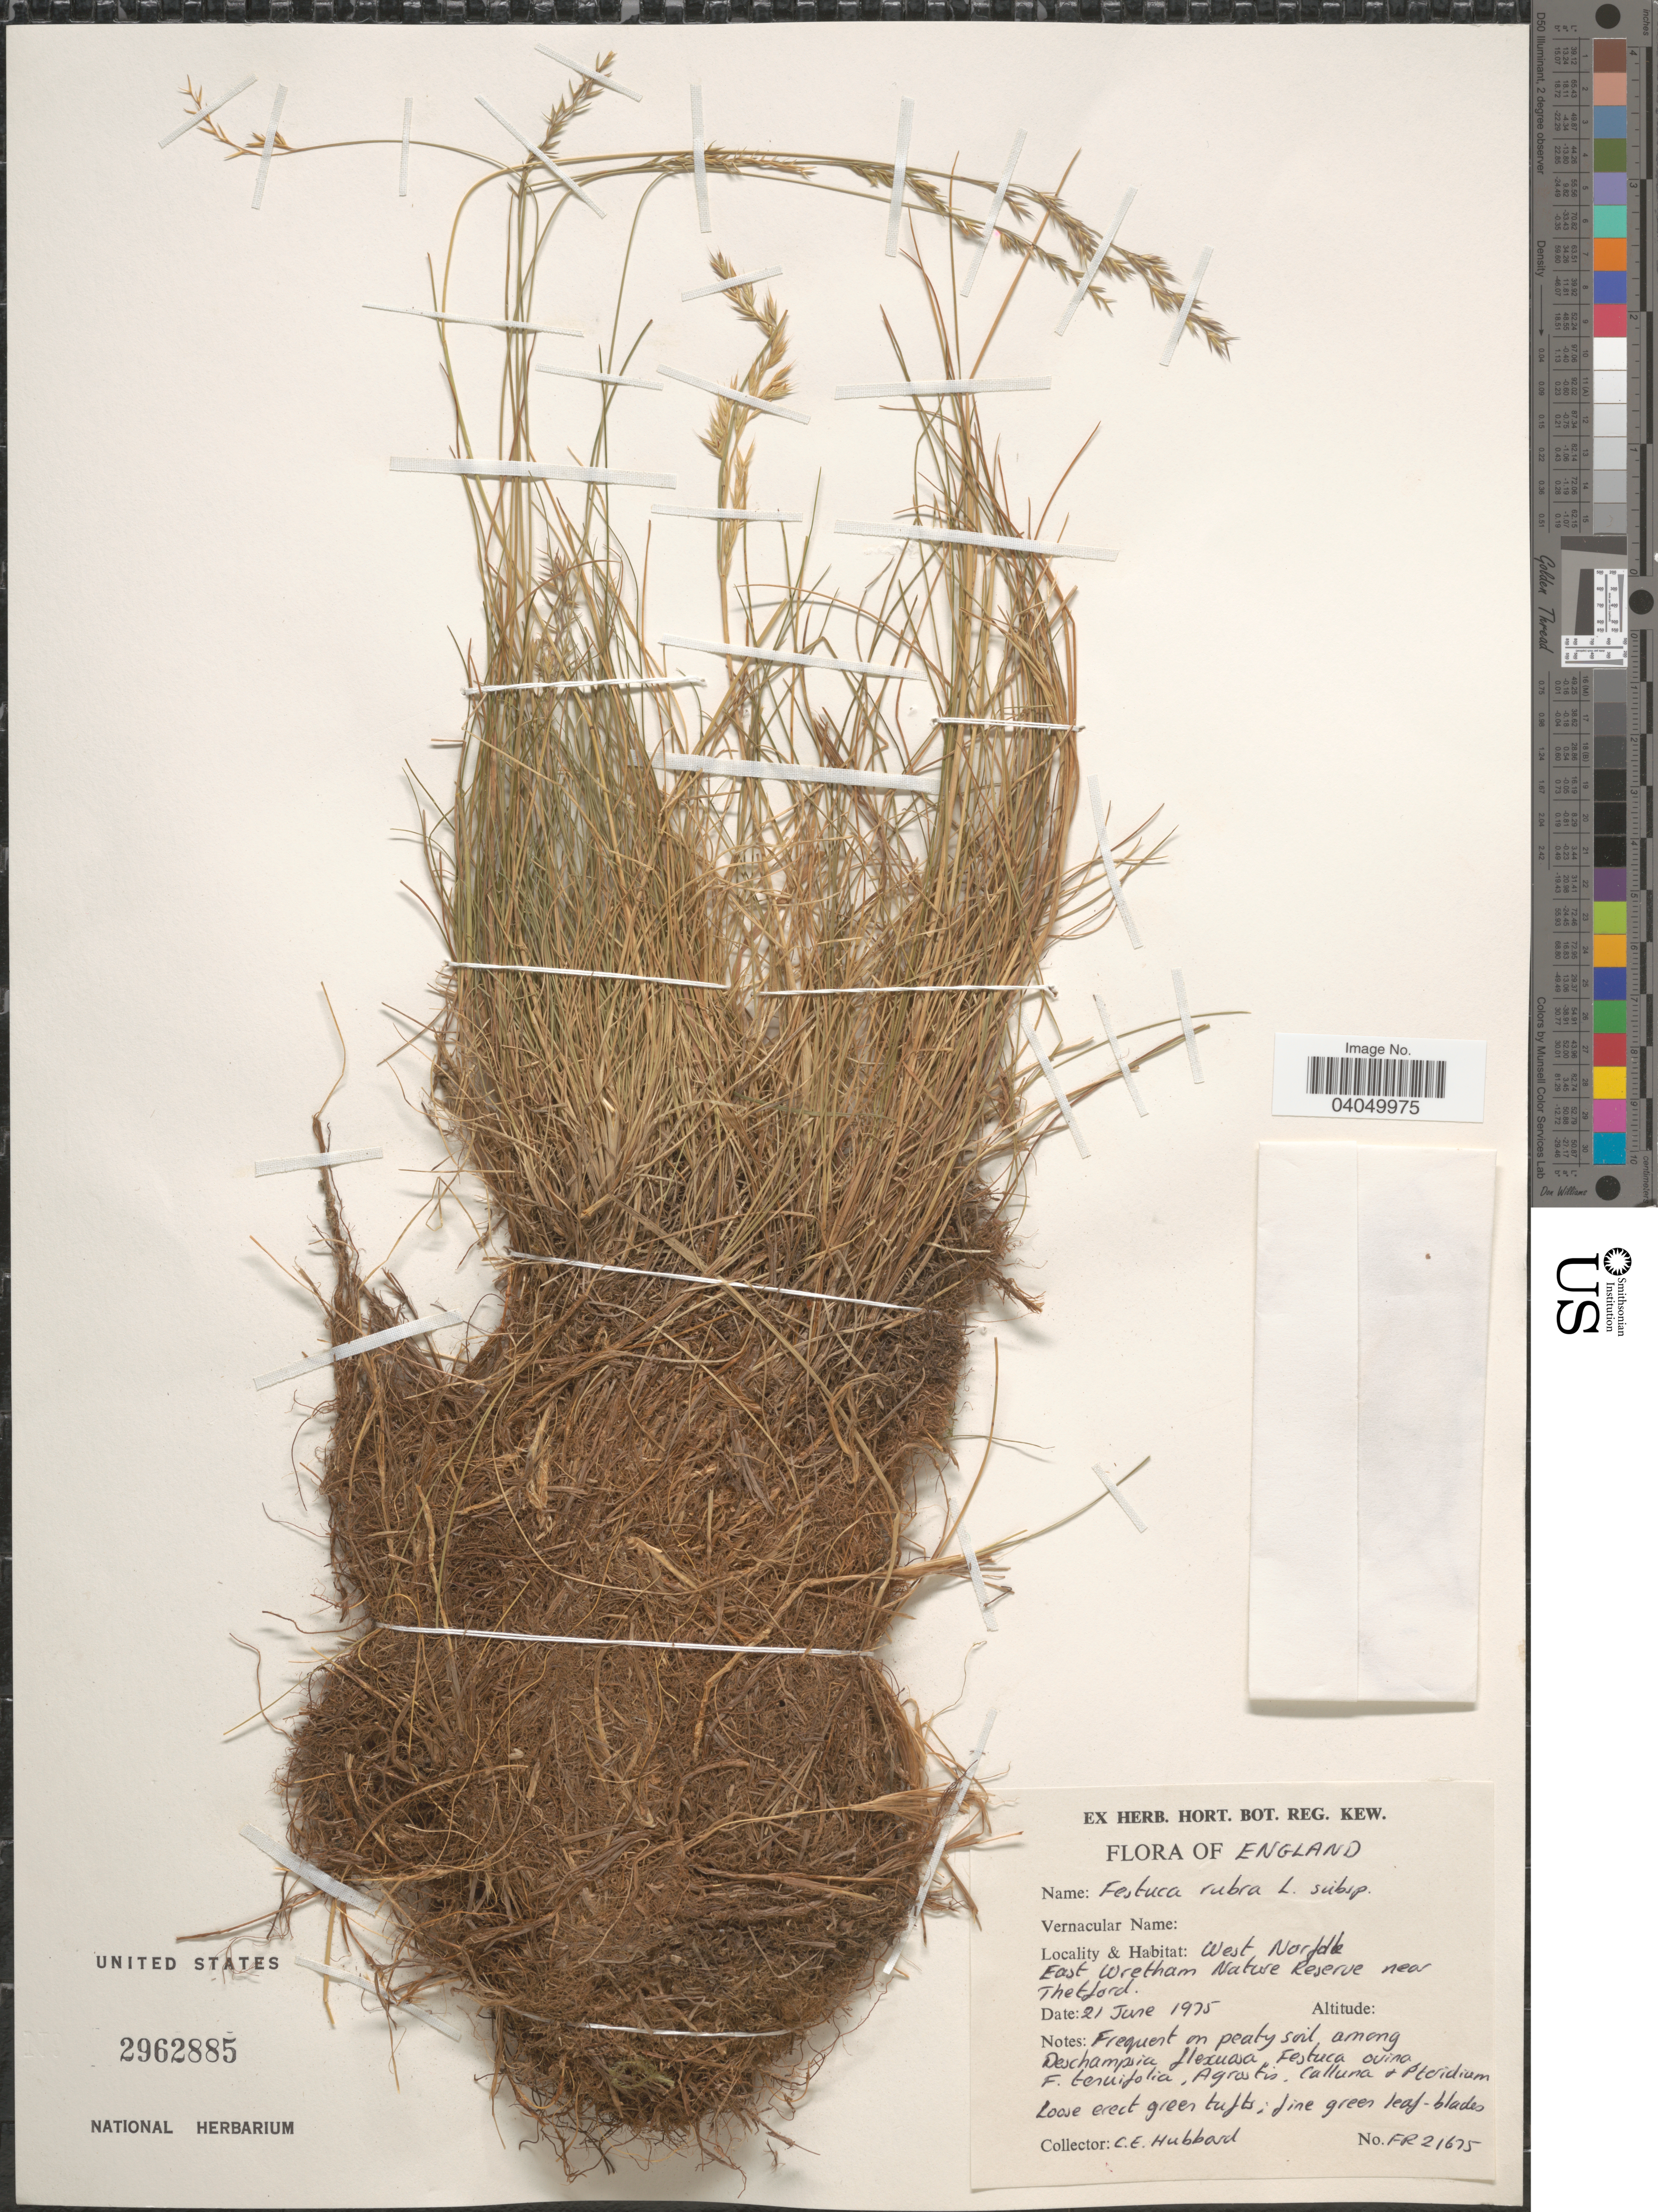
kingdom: Plantae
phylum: Tracheophyta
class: Liliopsida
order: Poales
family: Poaceae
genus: Festuca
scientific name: Festuca rubra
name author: L.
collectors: C. E. Hubbard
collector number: FR21675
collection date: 1975-06-21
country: United Kingdom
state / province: England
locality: West Norfolk. East Wretham Nature Reserve near Thetford.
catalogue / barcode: US 2962885